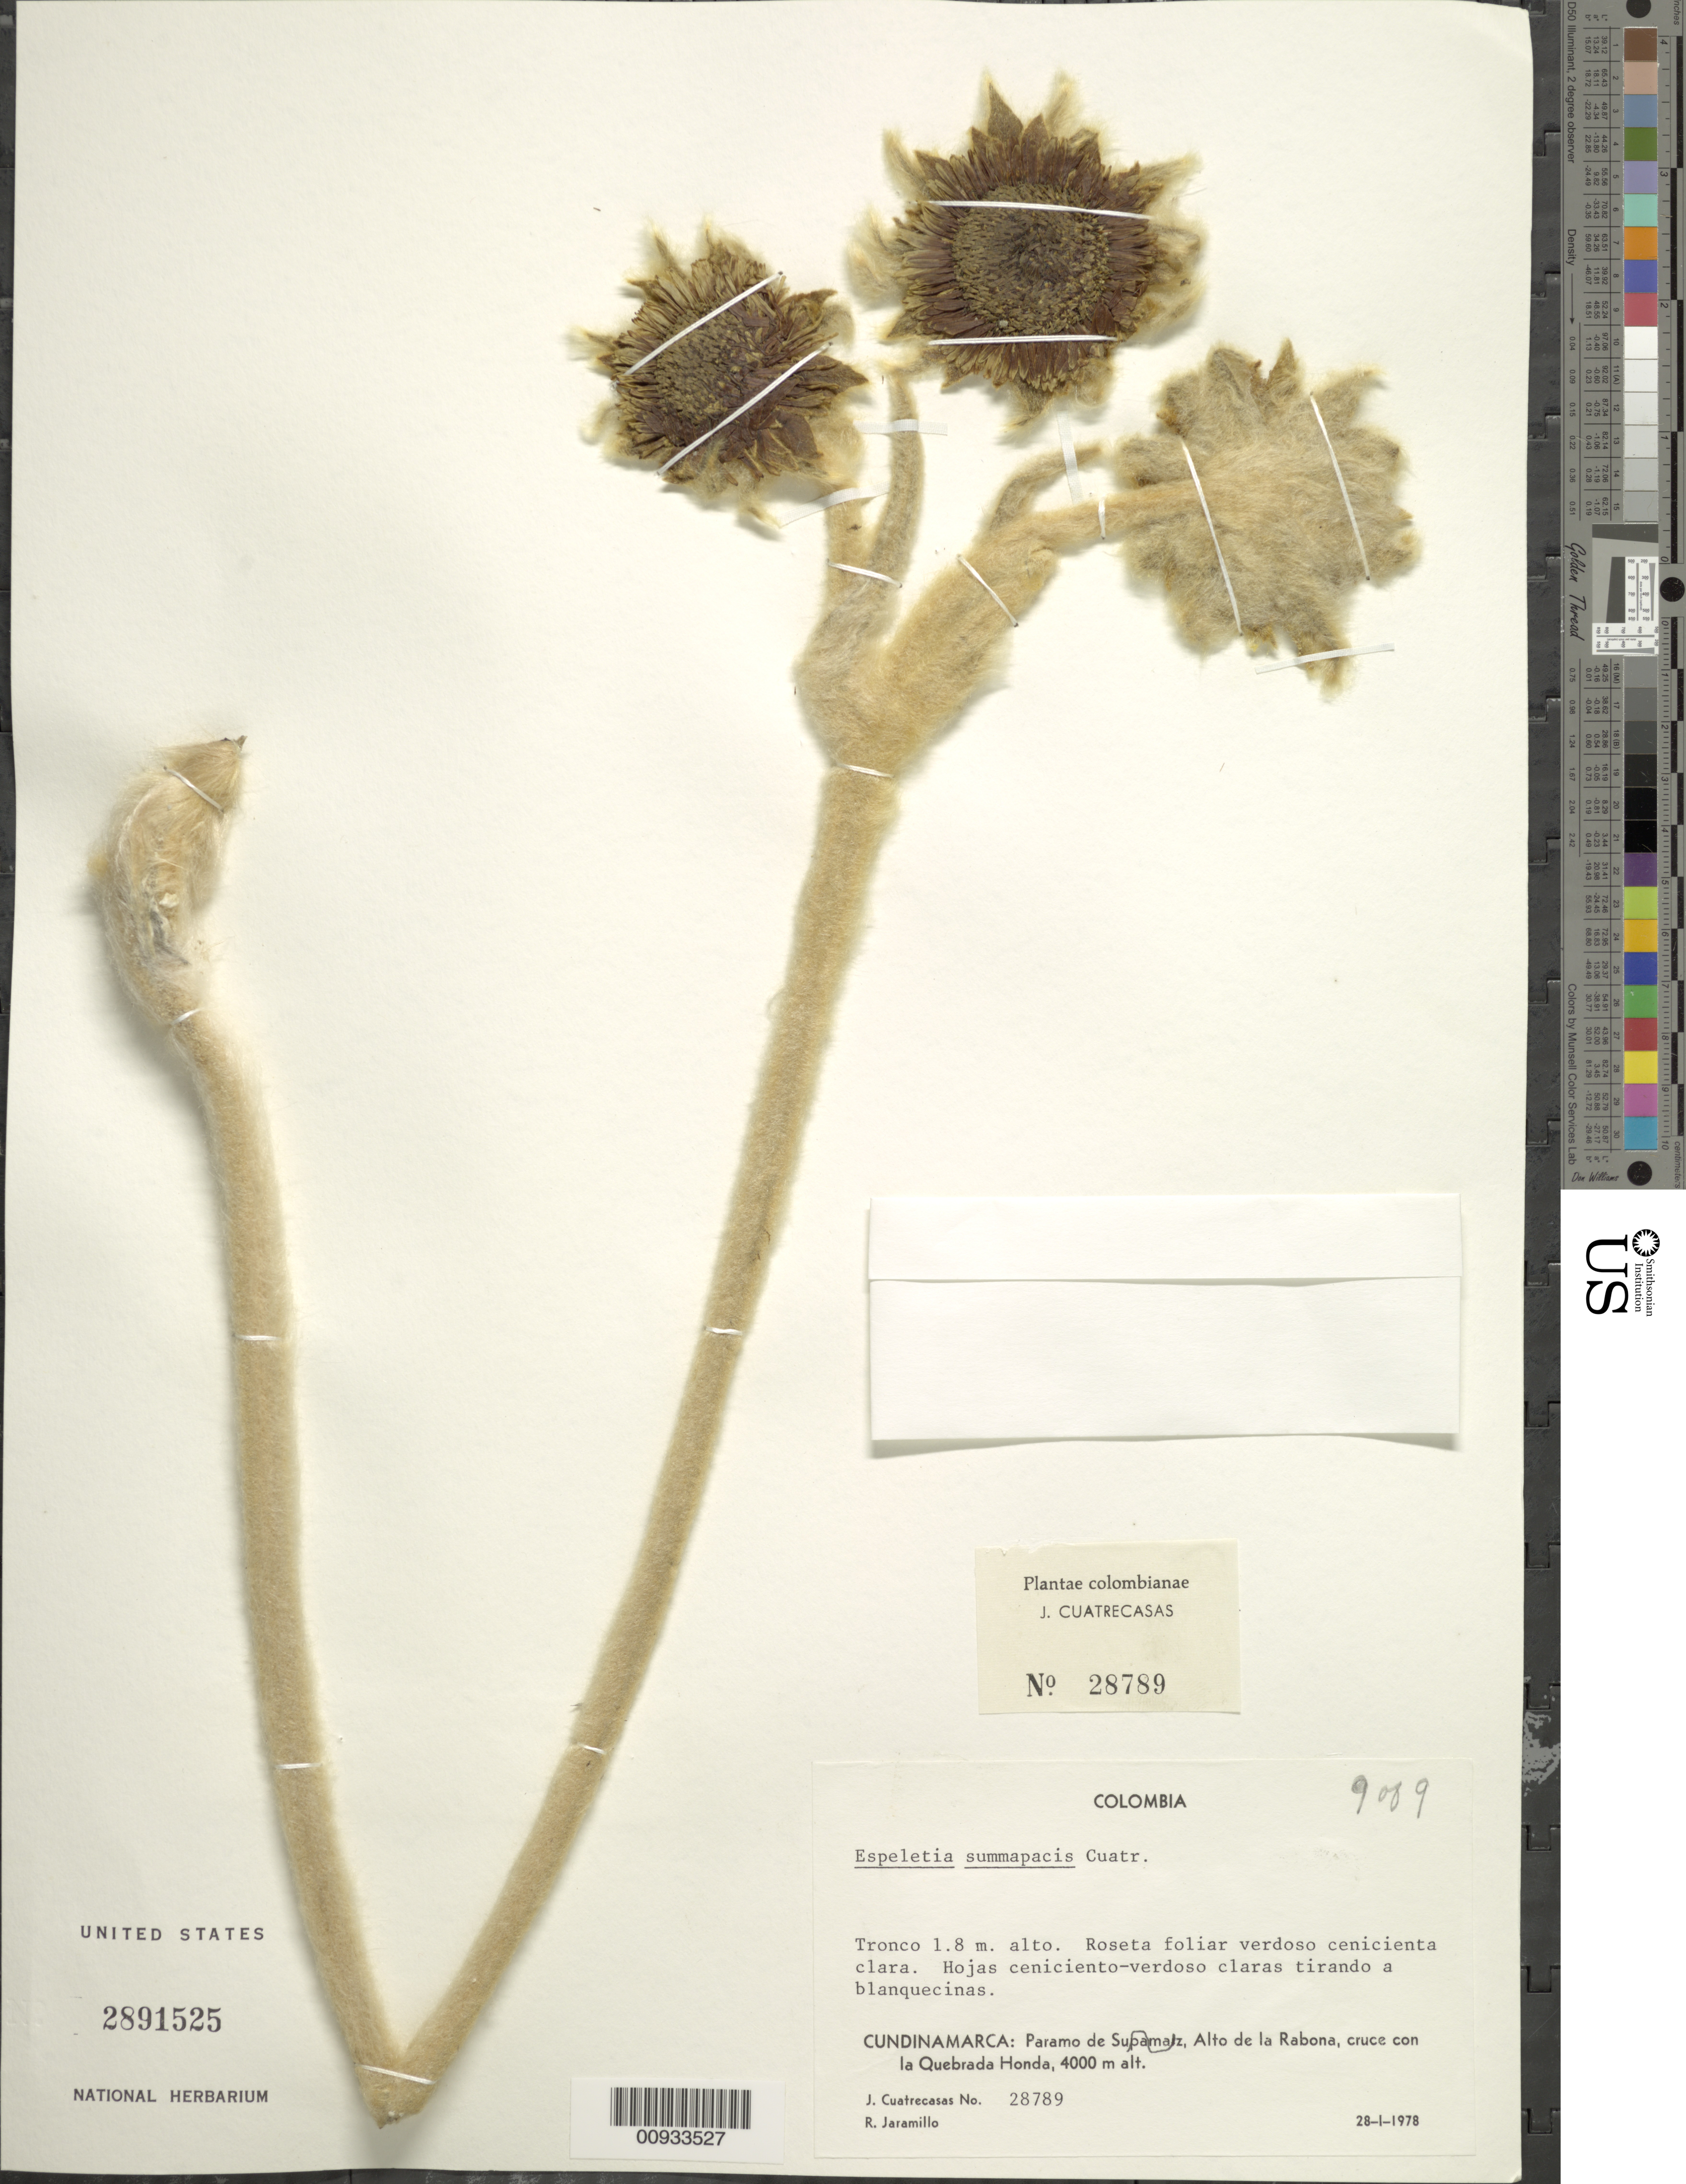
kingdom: Plantae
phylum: Tracheophyta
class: Magnoliopsida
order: Asterales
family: Asteraceae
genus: Espeletia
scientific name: Espeletia summapacis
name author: Cuatrec.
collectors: J. Cuatrecasas & R. Jaramillo M.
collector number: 28789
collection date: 1978-01-28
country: Colombia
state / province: Cundinamarca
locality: Paramo de, Alto de la Rabona, cruce con la Quebrada Honda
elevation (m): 4000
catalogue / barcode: US 2891525